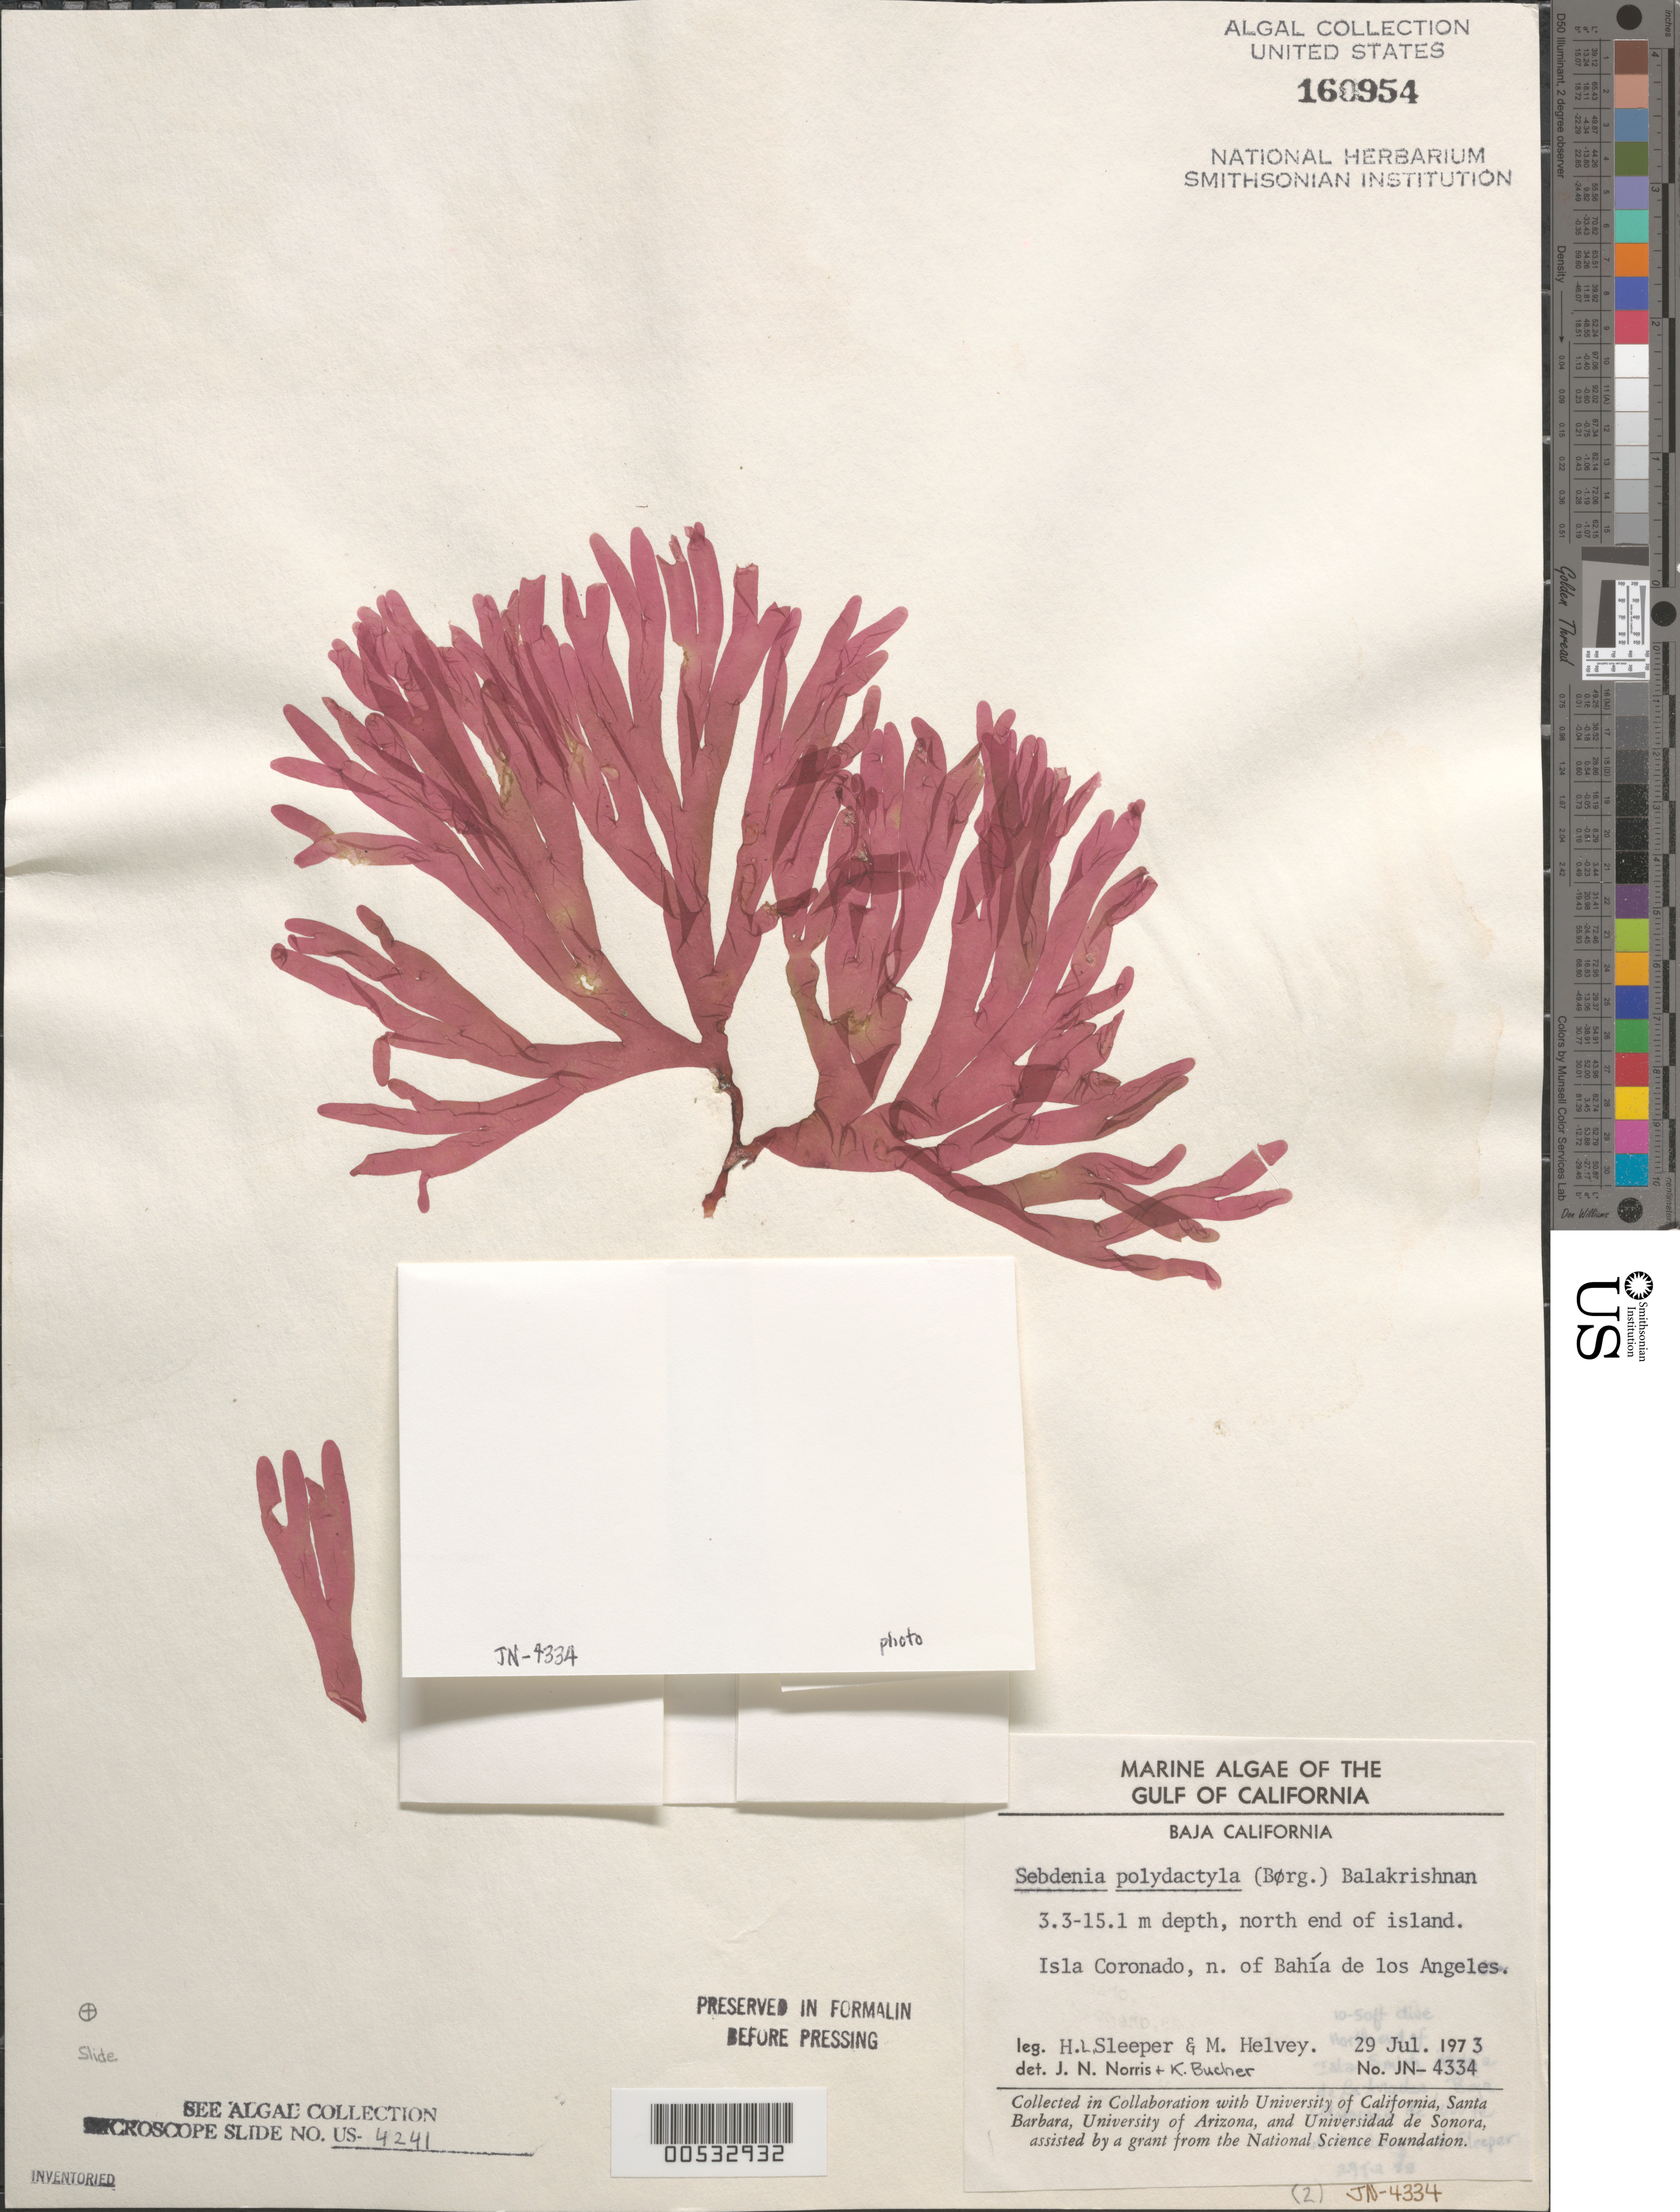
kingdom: Plantae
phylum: Rhodophyta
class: Florideophyceae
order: Sebdeniales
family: Sebdeniaceae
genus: Sebdenia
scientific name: Sebdenia polydactyla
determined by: Norris, J. N.; Bucher, K. E.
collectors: H. Sleeper & M. Helvey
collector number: JN-4334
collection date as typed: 29 Jul 1973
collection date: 1973-07-29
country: Mexico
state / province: Baja California Norte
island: Isla Coronado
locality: North of Bahia de los Angeles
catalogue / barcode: US 160954